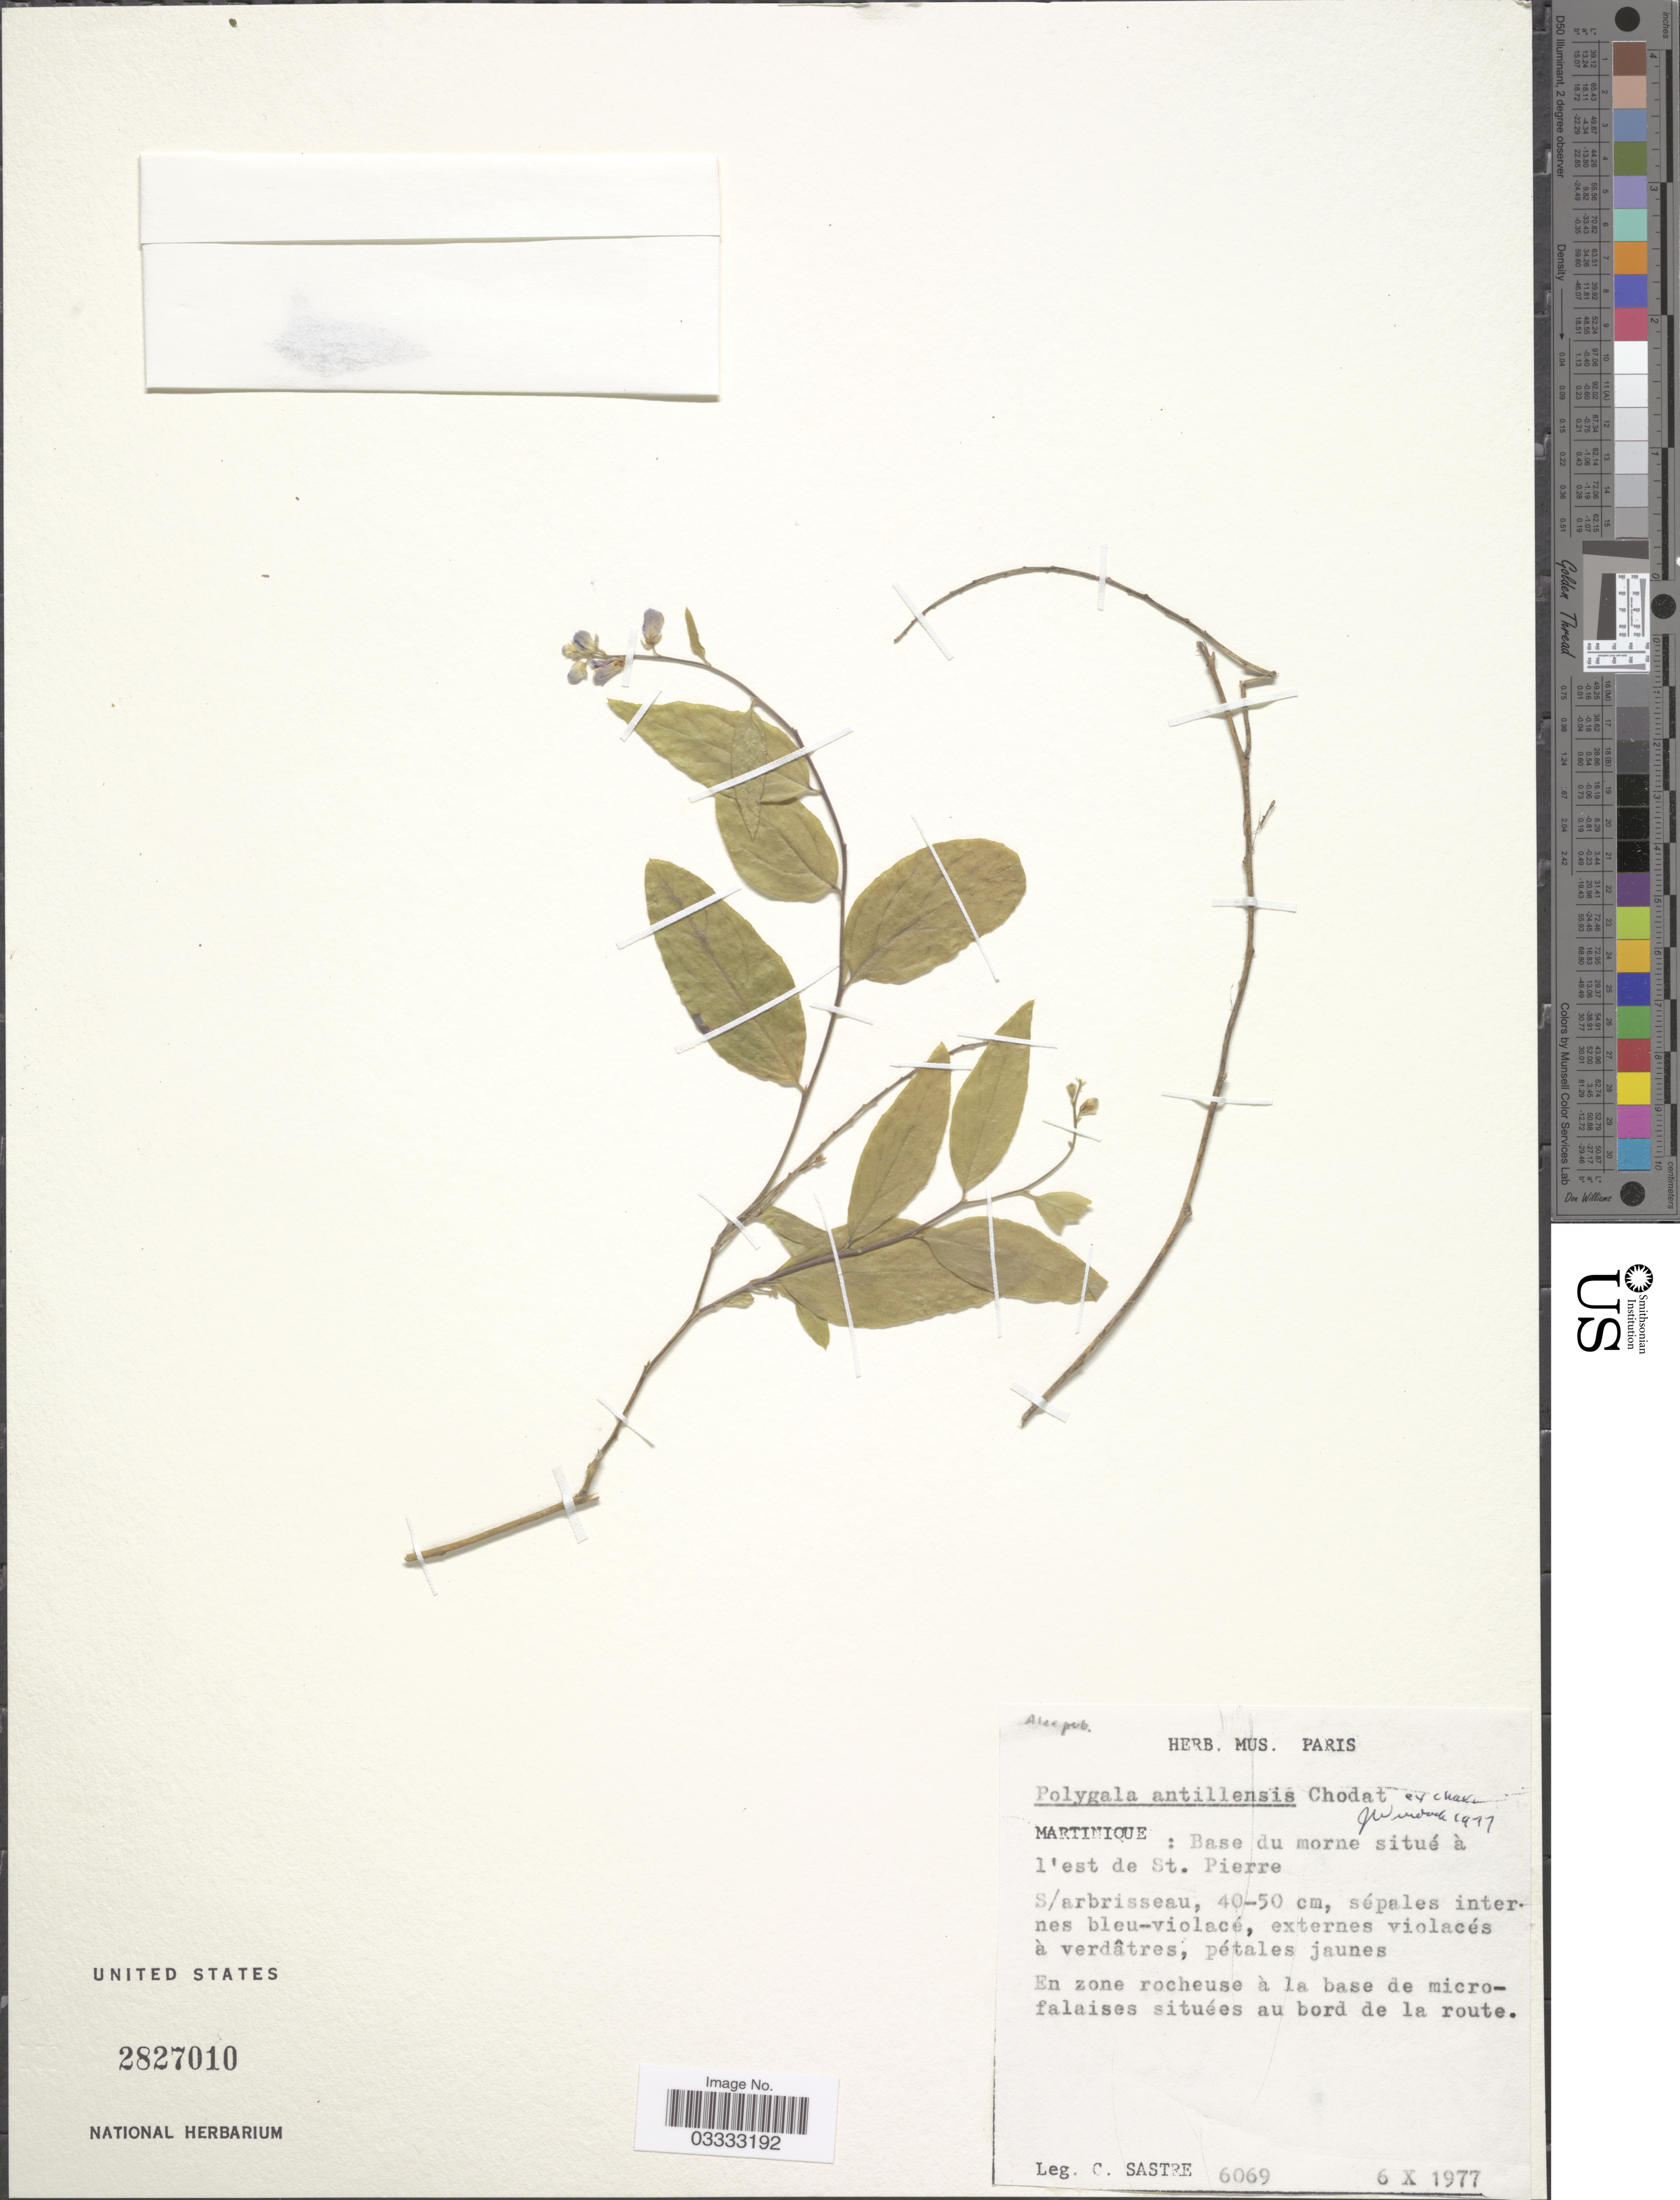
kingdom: Plantae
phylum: Tracheophyta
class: Magnoliopsida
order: Fabales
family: Polygalaceae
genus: Hebecarpa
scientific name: Hebecarpa costaricensis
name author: (Chodat) J.R. Abbott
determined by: Strong, Mark T., (BOT), Smithsonian Institution - National Museum of Natural History (UNITED STATES)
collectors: C. Sastre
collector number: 6069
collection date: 1977-10-06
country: Martinique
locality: Base du morne situé à l'est de St Pierre.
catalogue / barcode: US 2827010